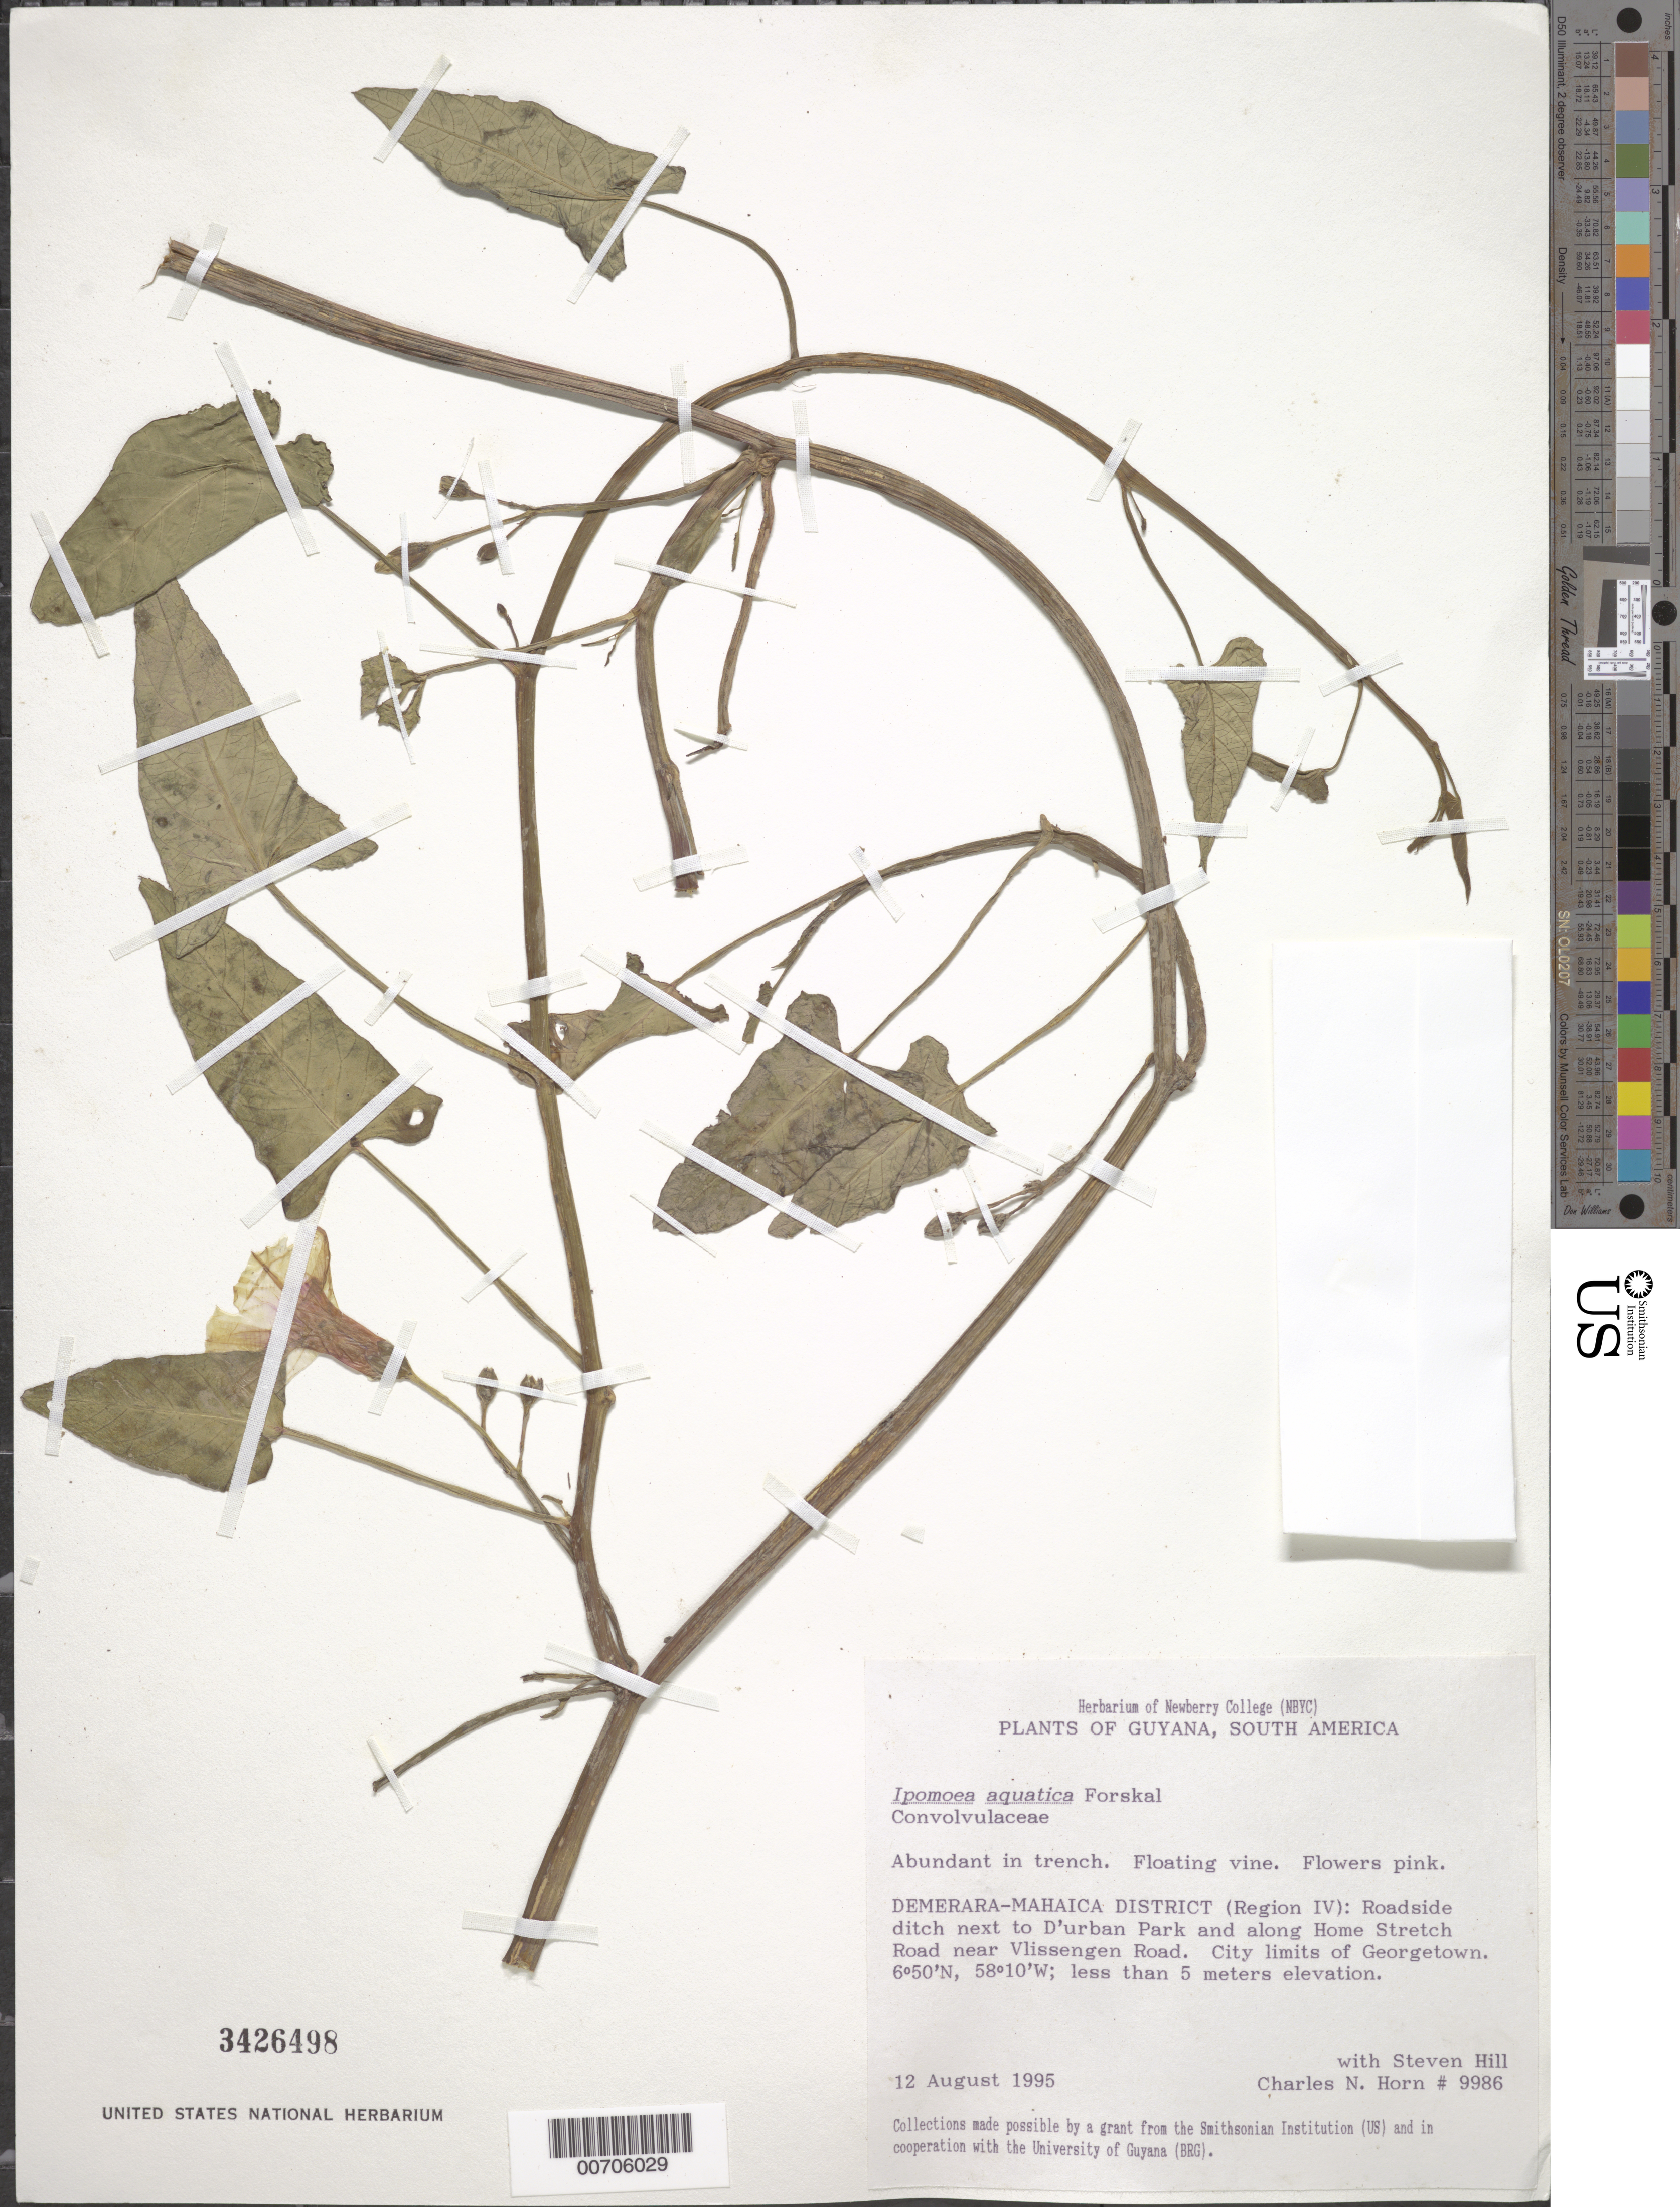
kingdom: Plantae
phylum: Tracheophyta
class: Magnoliopsida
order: Solanales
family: Convolvulaceae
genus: Ipomoea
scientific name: Ipomoea aquatica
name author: Forssk.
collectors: C. N. Horn & S. Hill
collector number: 9986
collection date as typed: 12-Aug-95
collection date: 1995-08-12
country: Guyana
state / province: Demerara-Mahaica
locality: Georgetown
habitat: Roadside ditch next to park and along road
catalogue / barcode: US 3426498